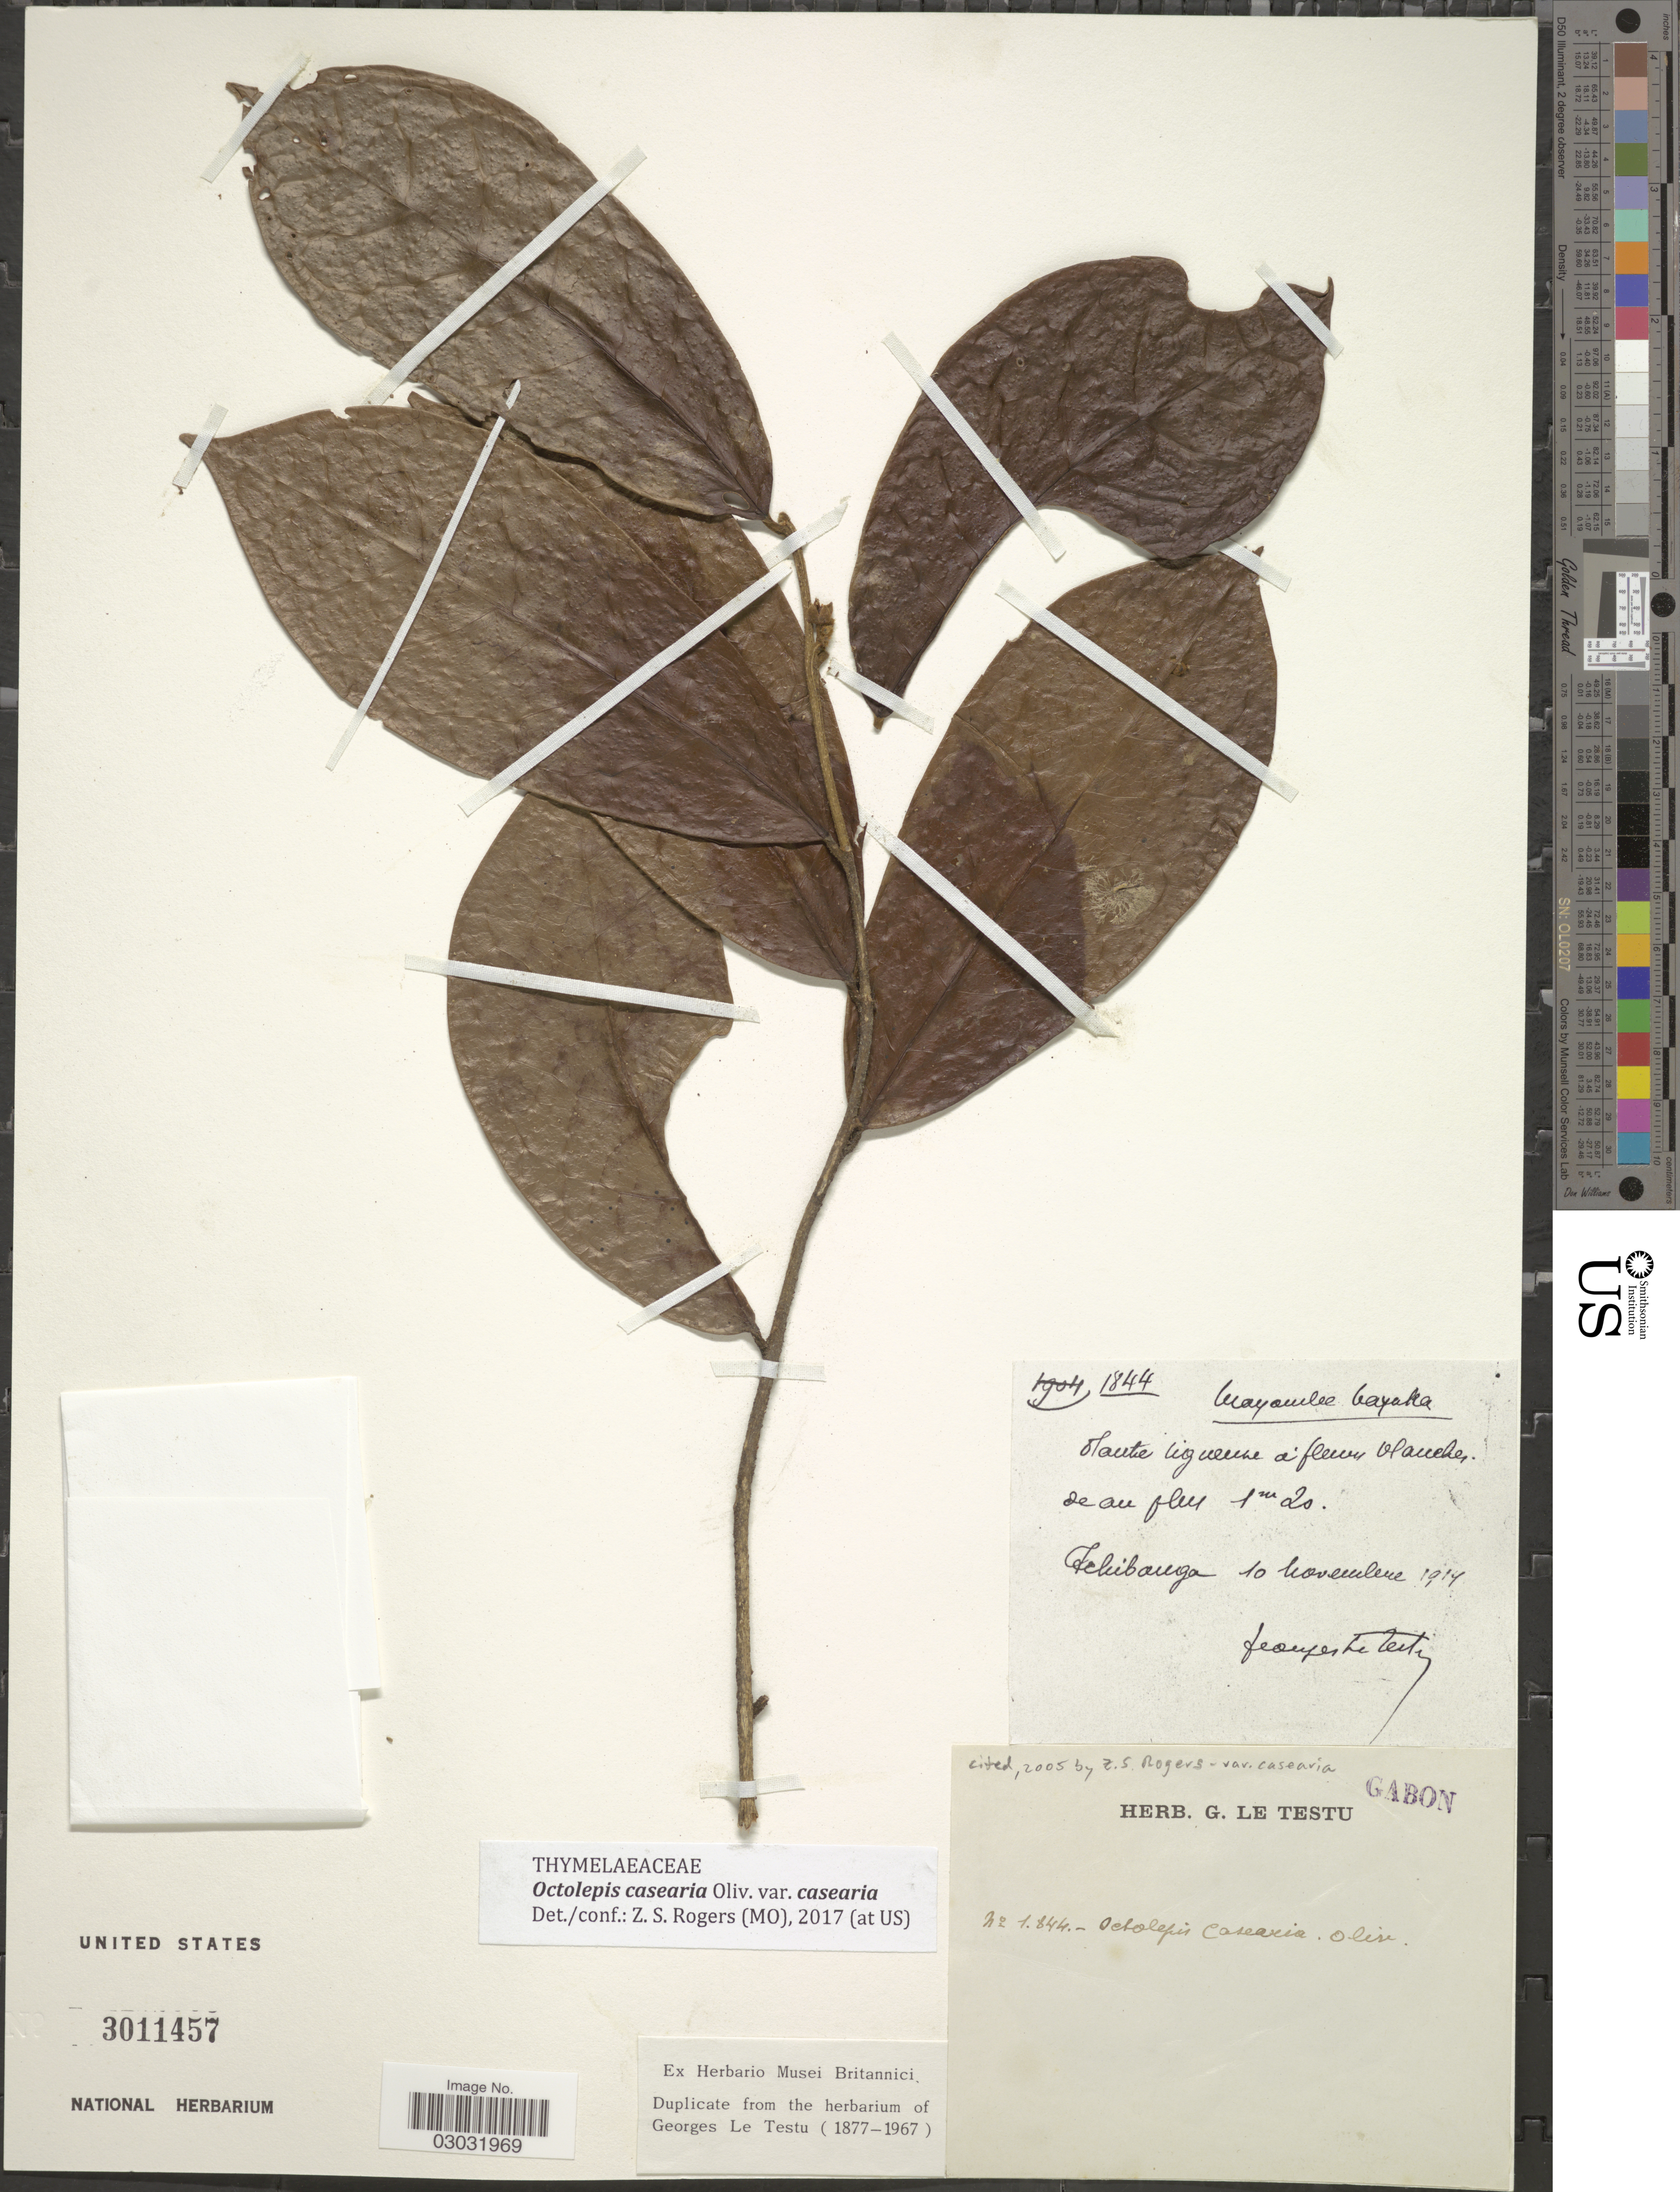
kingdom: Plantae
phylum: Tracheophyta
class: Magnoliopsida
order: Malvales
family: Thymelaeaceae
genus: Octolepis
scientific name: Octolepis casearia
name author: Oliv.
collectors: G. Le Testu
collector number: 1844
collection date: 1914-11-10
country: Gabon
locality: Tchibanga.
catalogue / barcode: US 3011457